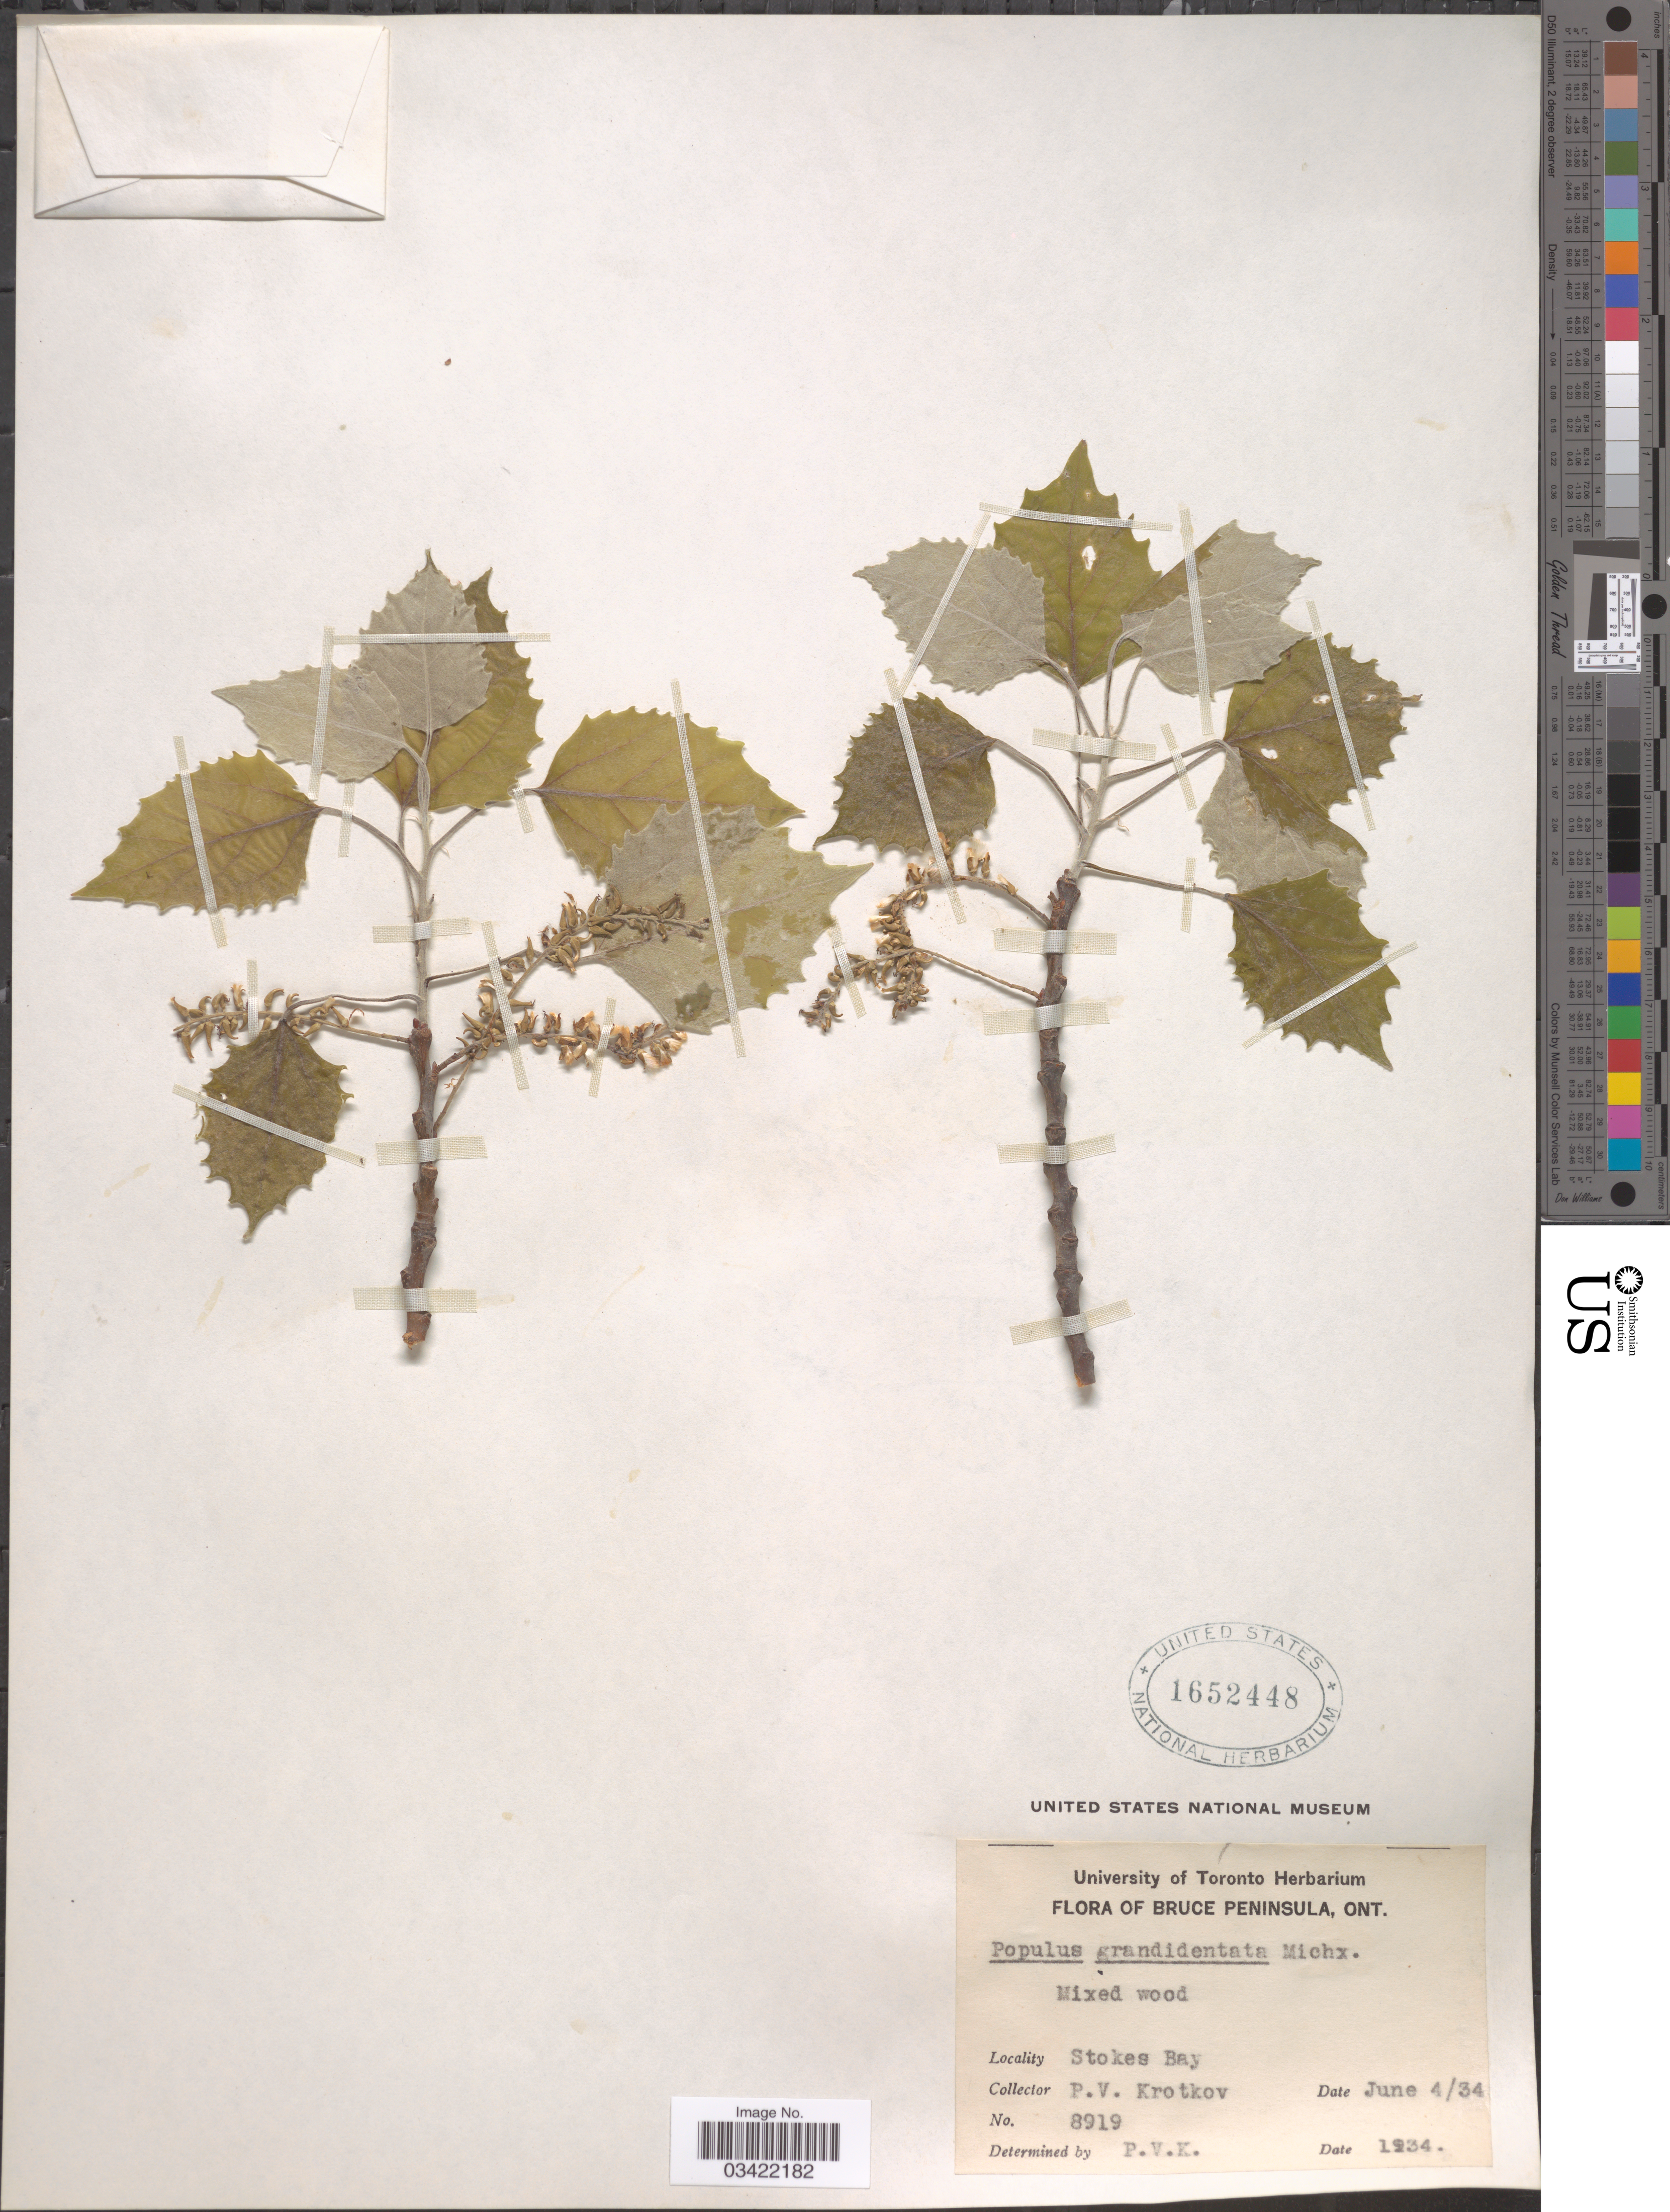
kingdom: Plantae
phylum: Tracheophyta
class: Magnoliopsida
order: Malpighiales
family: Salicaceae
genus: Populus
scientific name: Populus grandidentata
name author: Michx.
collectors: P. V. Krotkov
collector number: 8919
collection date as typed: Transcribed d/m/y: 4/6/34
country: Canada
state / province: Ontario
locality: Bruce Peninsula. Stokes Bay,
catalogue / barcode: US 1652448